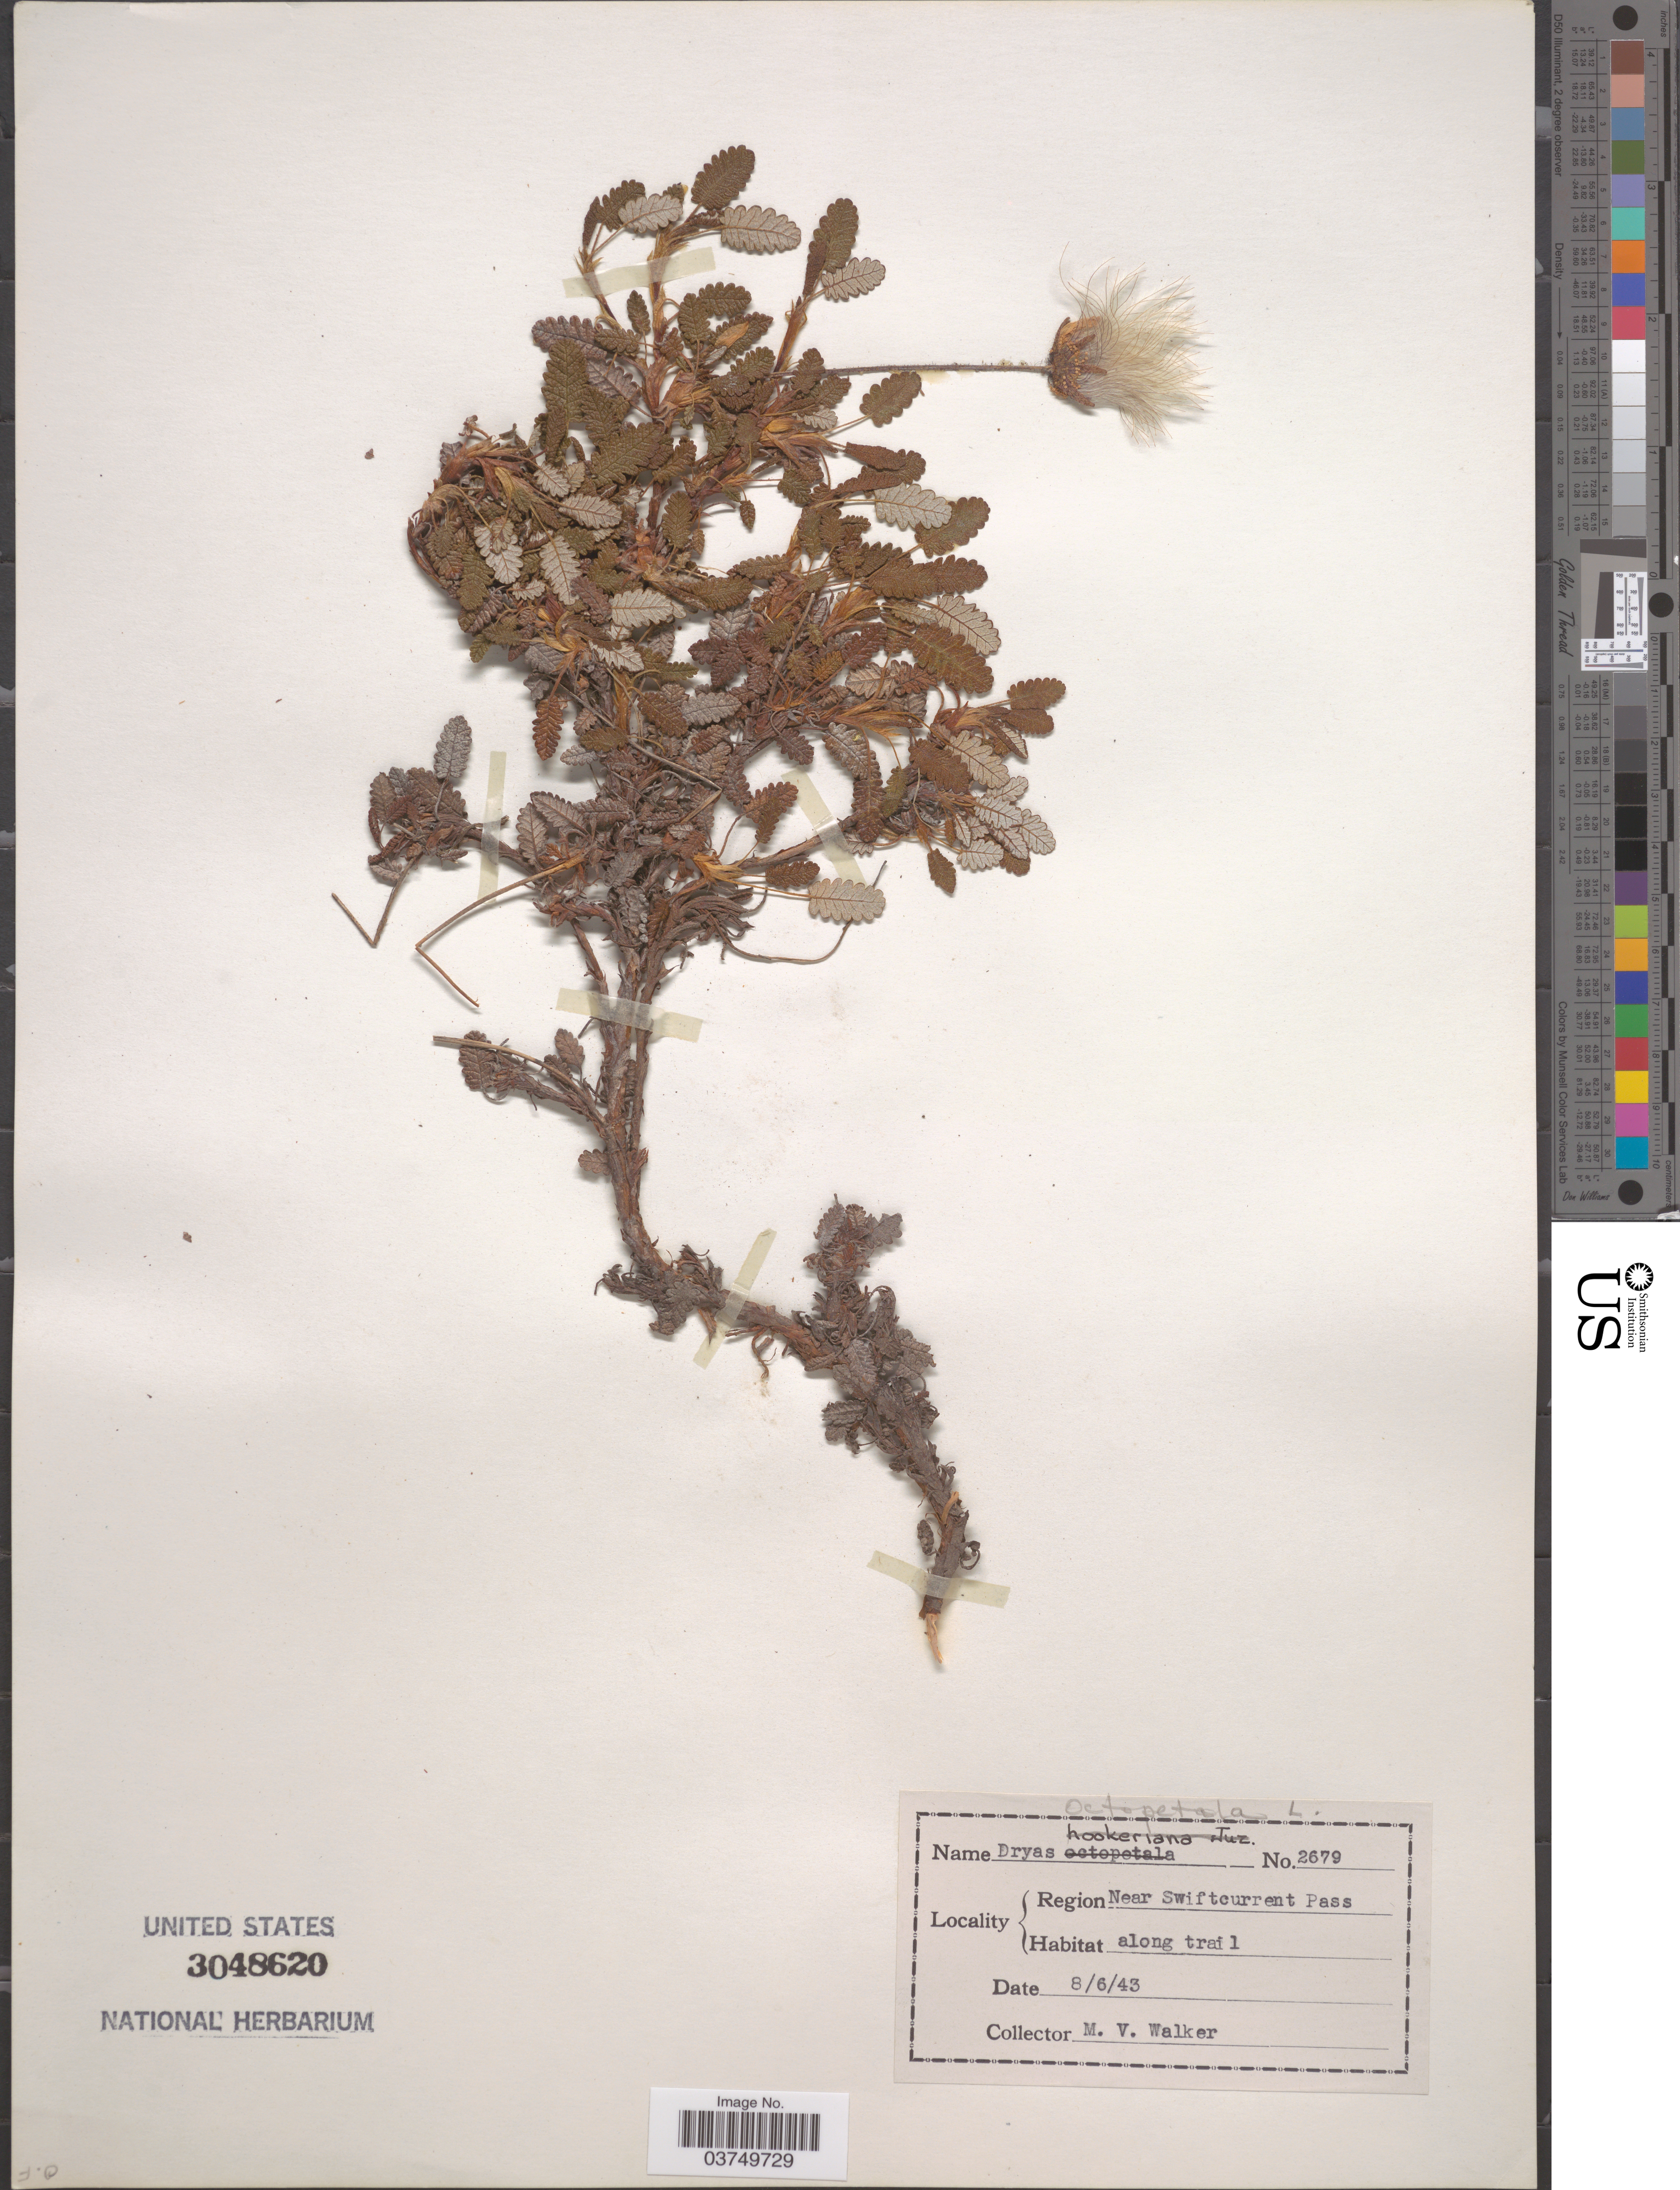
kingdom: Plantae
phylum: Tracheophyta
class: Magnoliopsida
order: Rosales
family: Rosaceae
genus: Dryas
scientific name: Dryas octopetala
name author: L.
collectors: M. Walker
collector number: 2679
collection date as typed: Transcribed d/m/y: 8/6/43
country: United States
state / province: Montana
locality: Region near Swiftcurrent Pass. Along trail.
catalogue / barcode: US 3048620